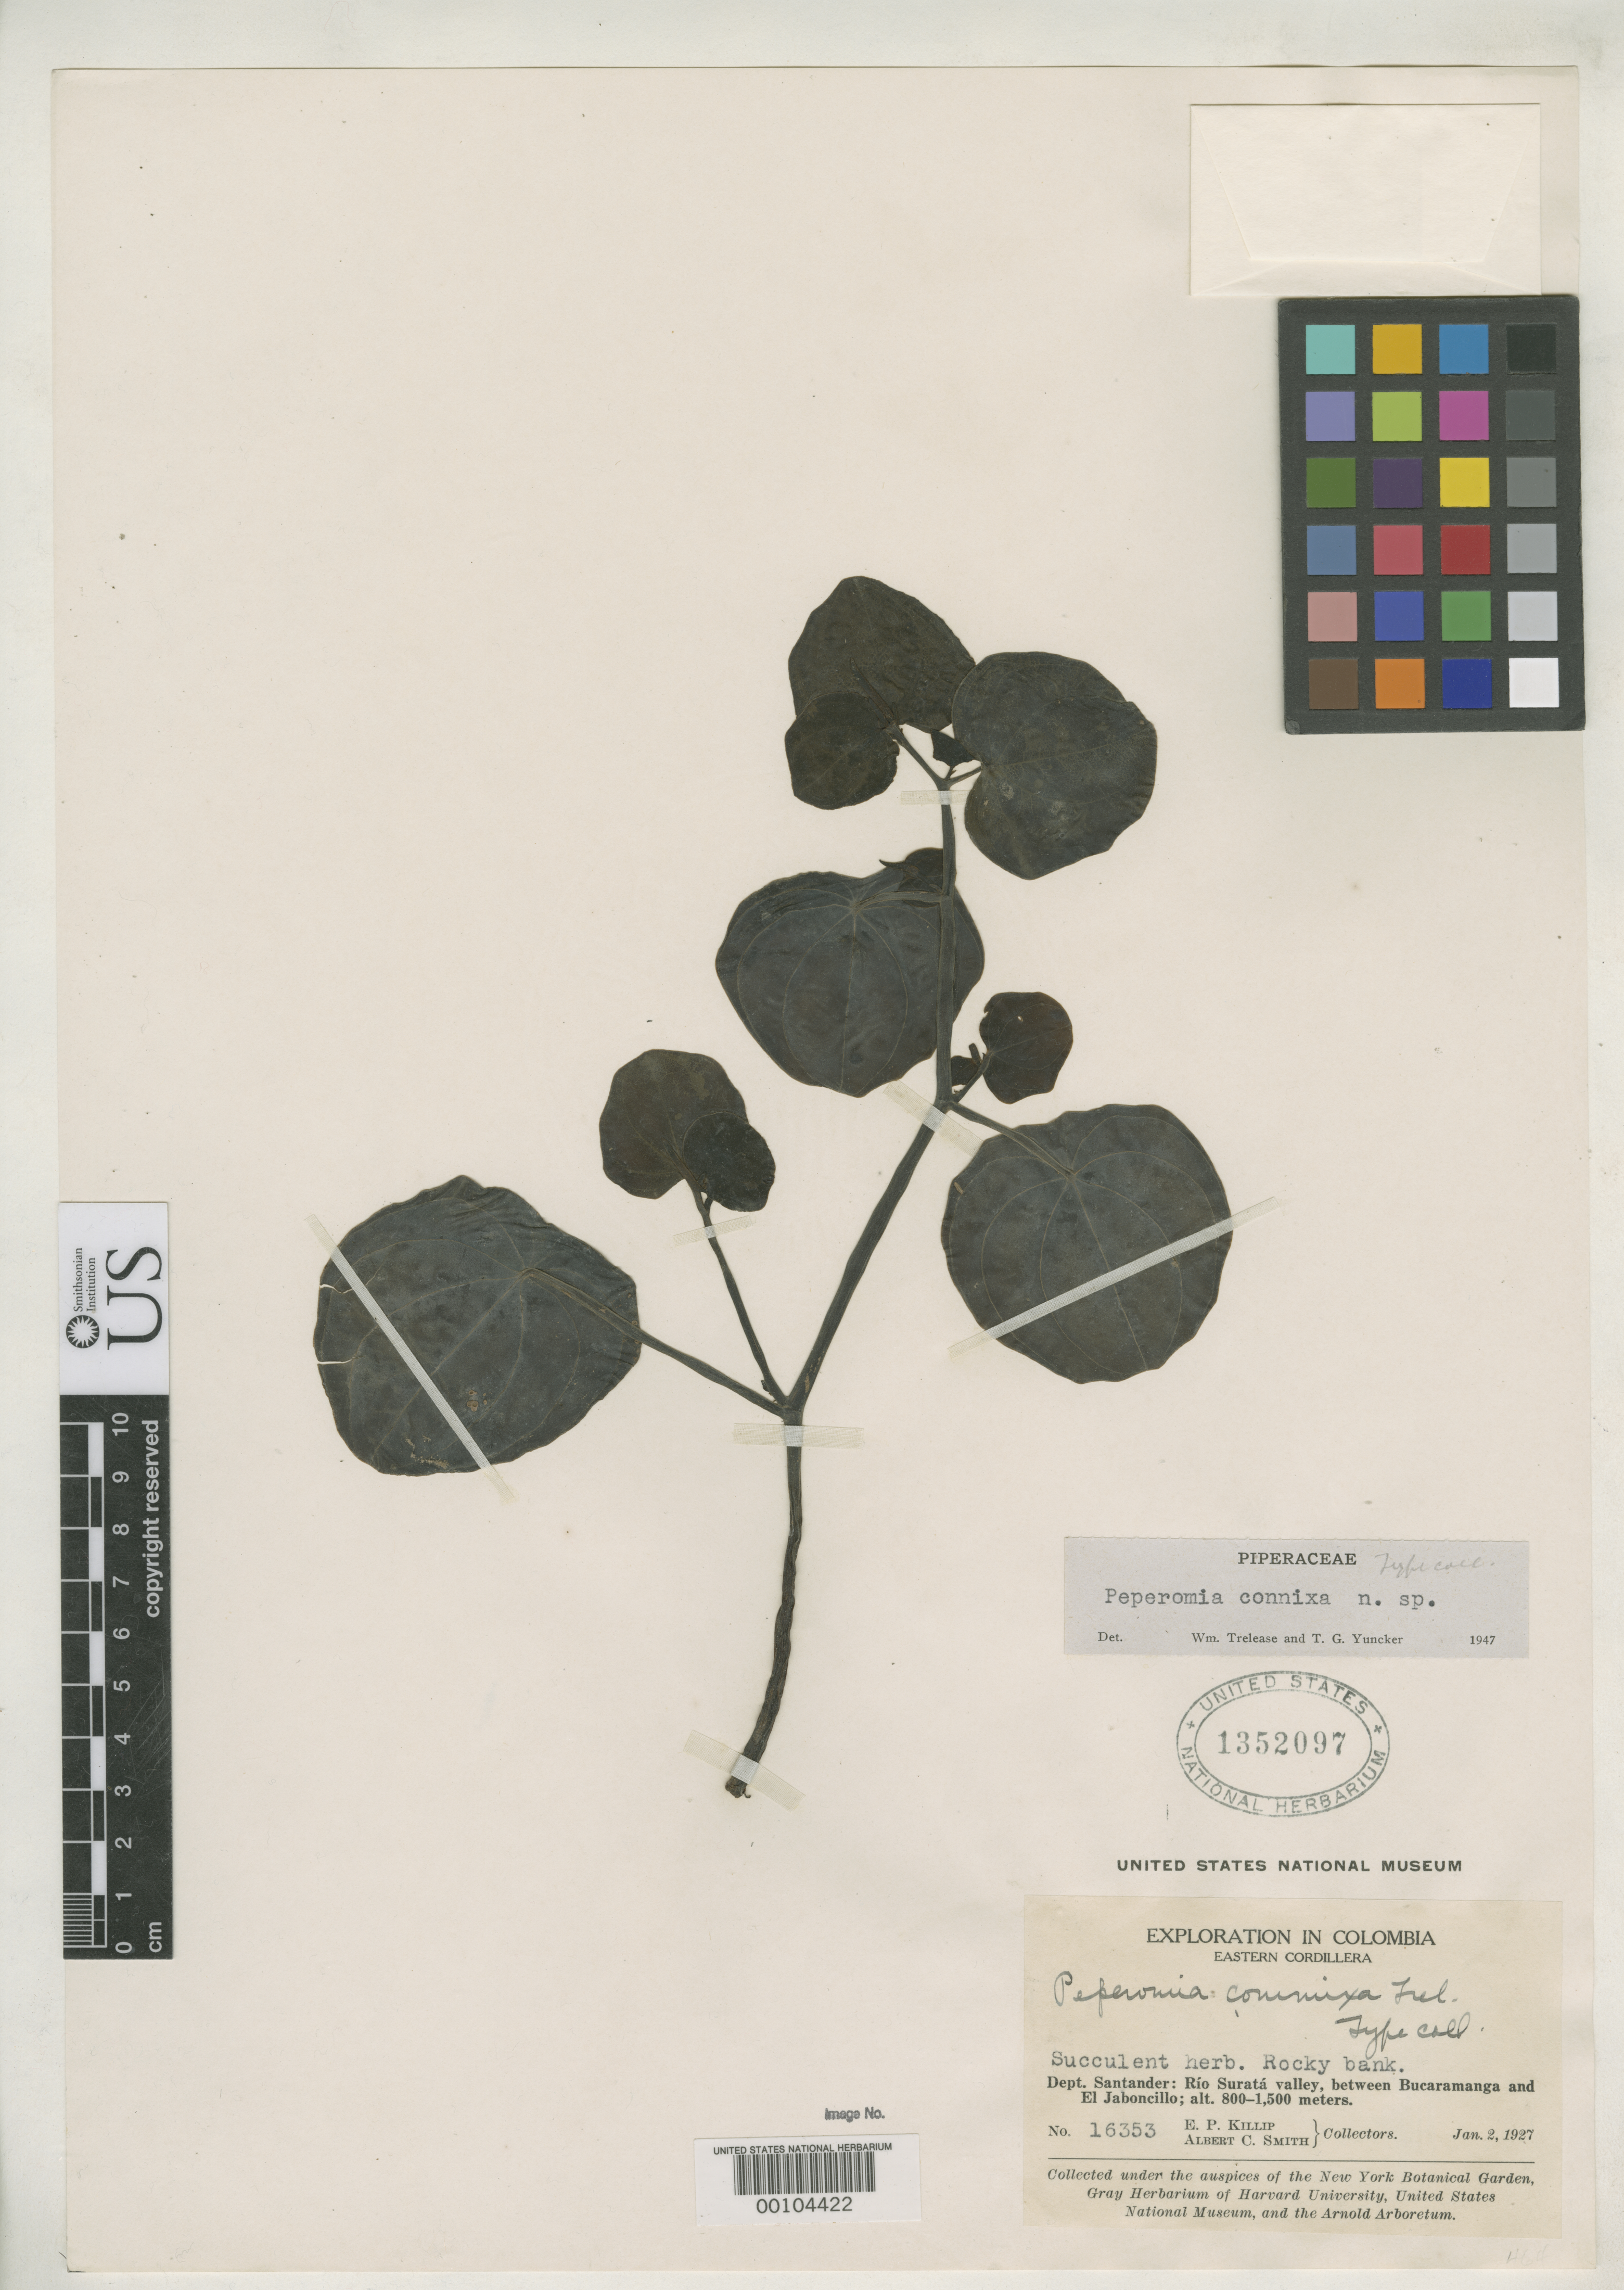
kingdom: Plantae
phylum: Tracheophyta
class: Magnoliopsida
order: Piperales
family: Piperaceae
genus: Peperomia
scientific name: Peperomia connixa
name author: Trel. & Yunck.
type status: Isotype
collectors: E. P. Killip & A. C. Smith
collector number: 16353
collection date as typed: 02 Jan 1927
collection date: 1927-01-02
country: Colombia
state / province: Santander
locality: Rio Surata Valley, between Bucaramanga and El Jaboncillo.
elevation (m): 800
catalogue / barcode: US 1352097